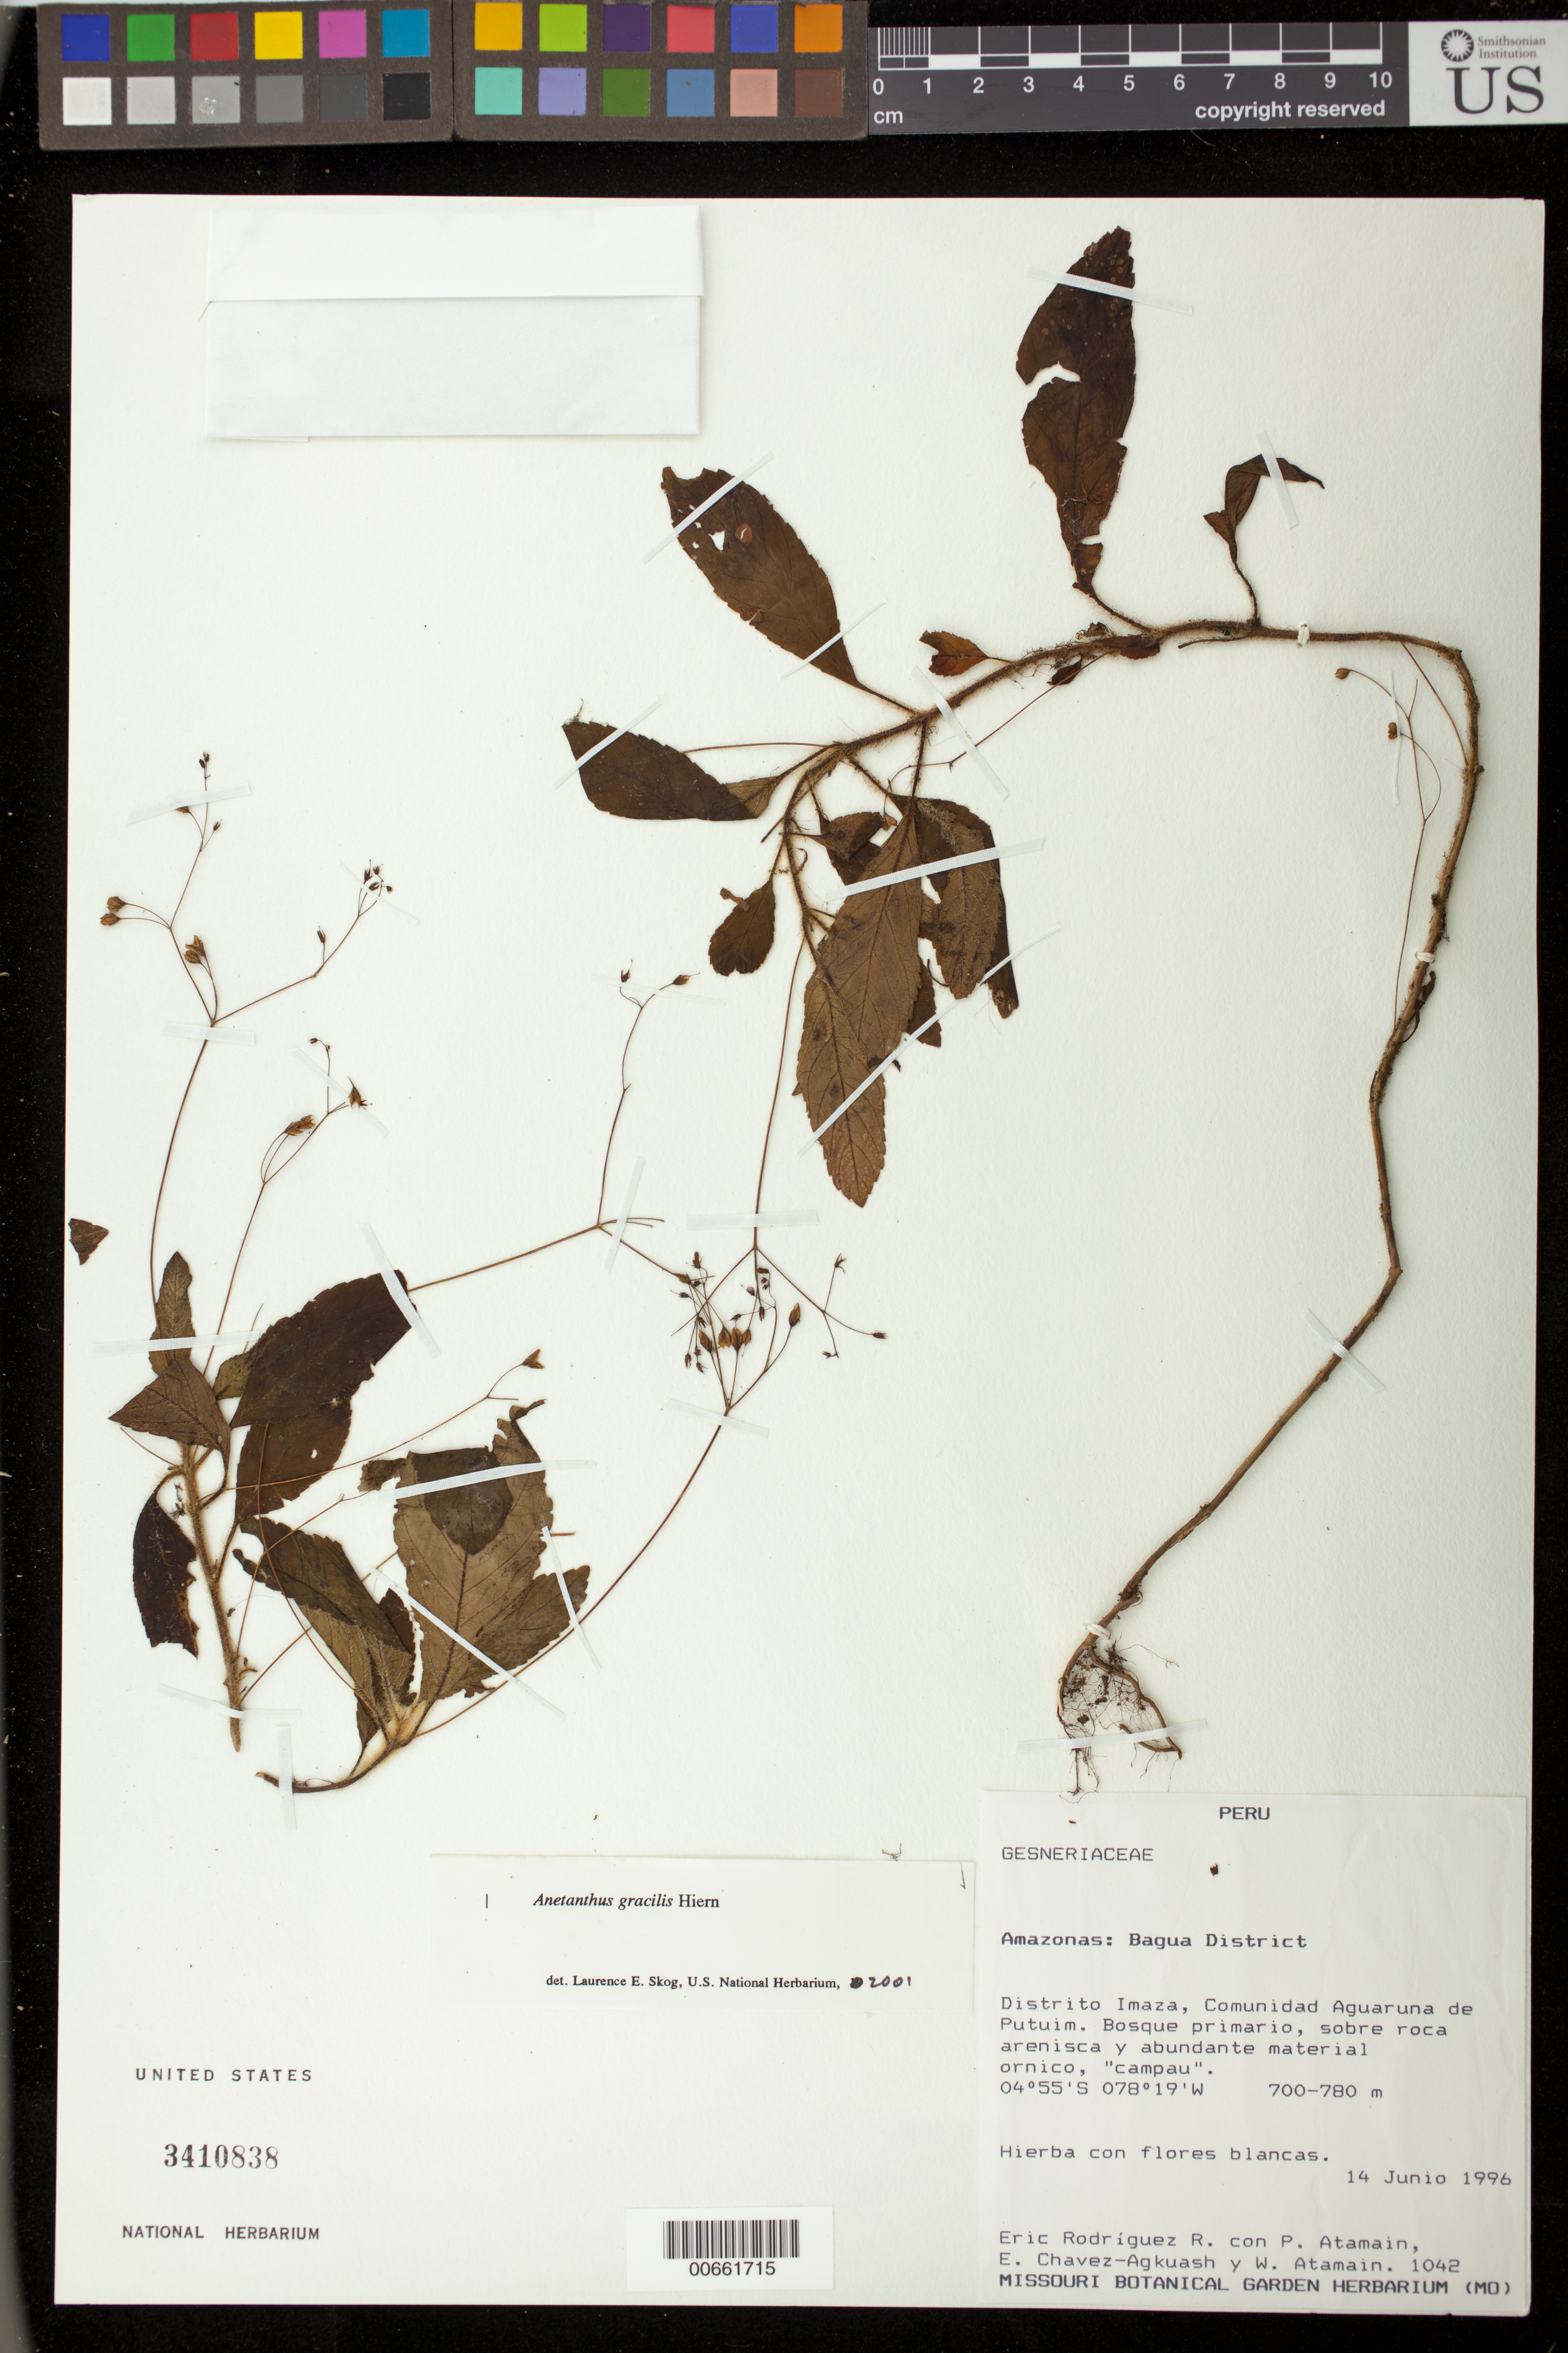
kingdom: Plantae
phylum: Tracheophyta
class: Magnoliopsida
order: Lamiales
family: Gesneriaceae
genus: Anetanthus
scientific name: Anetanthus gracilis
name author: Hiern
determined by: Skog, Laurence E.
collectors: E. Rodriguez, P. Atamain, E. Chavez-Agkuash & W. Atamain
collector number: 1042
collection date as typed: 14 Jun 1996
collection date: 1996-06-14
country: Peru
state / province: Amazonas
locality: Bagua District, Distrito Imaza, comunidad Aguaruna de Putuim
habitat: Bosque primario, sobre roca arenisca y abundante material ornico, "campau"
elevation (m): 700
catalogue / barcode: US 3410838